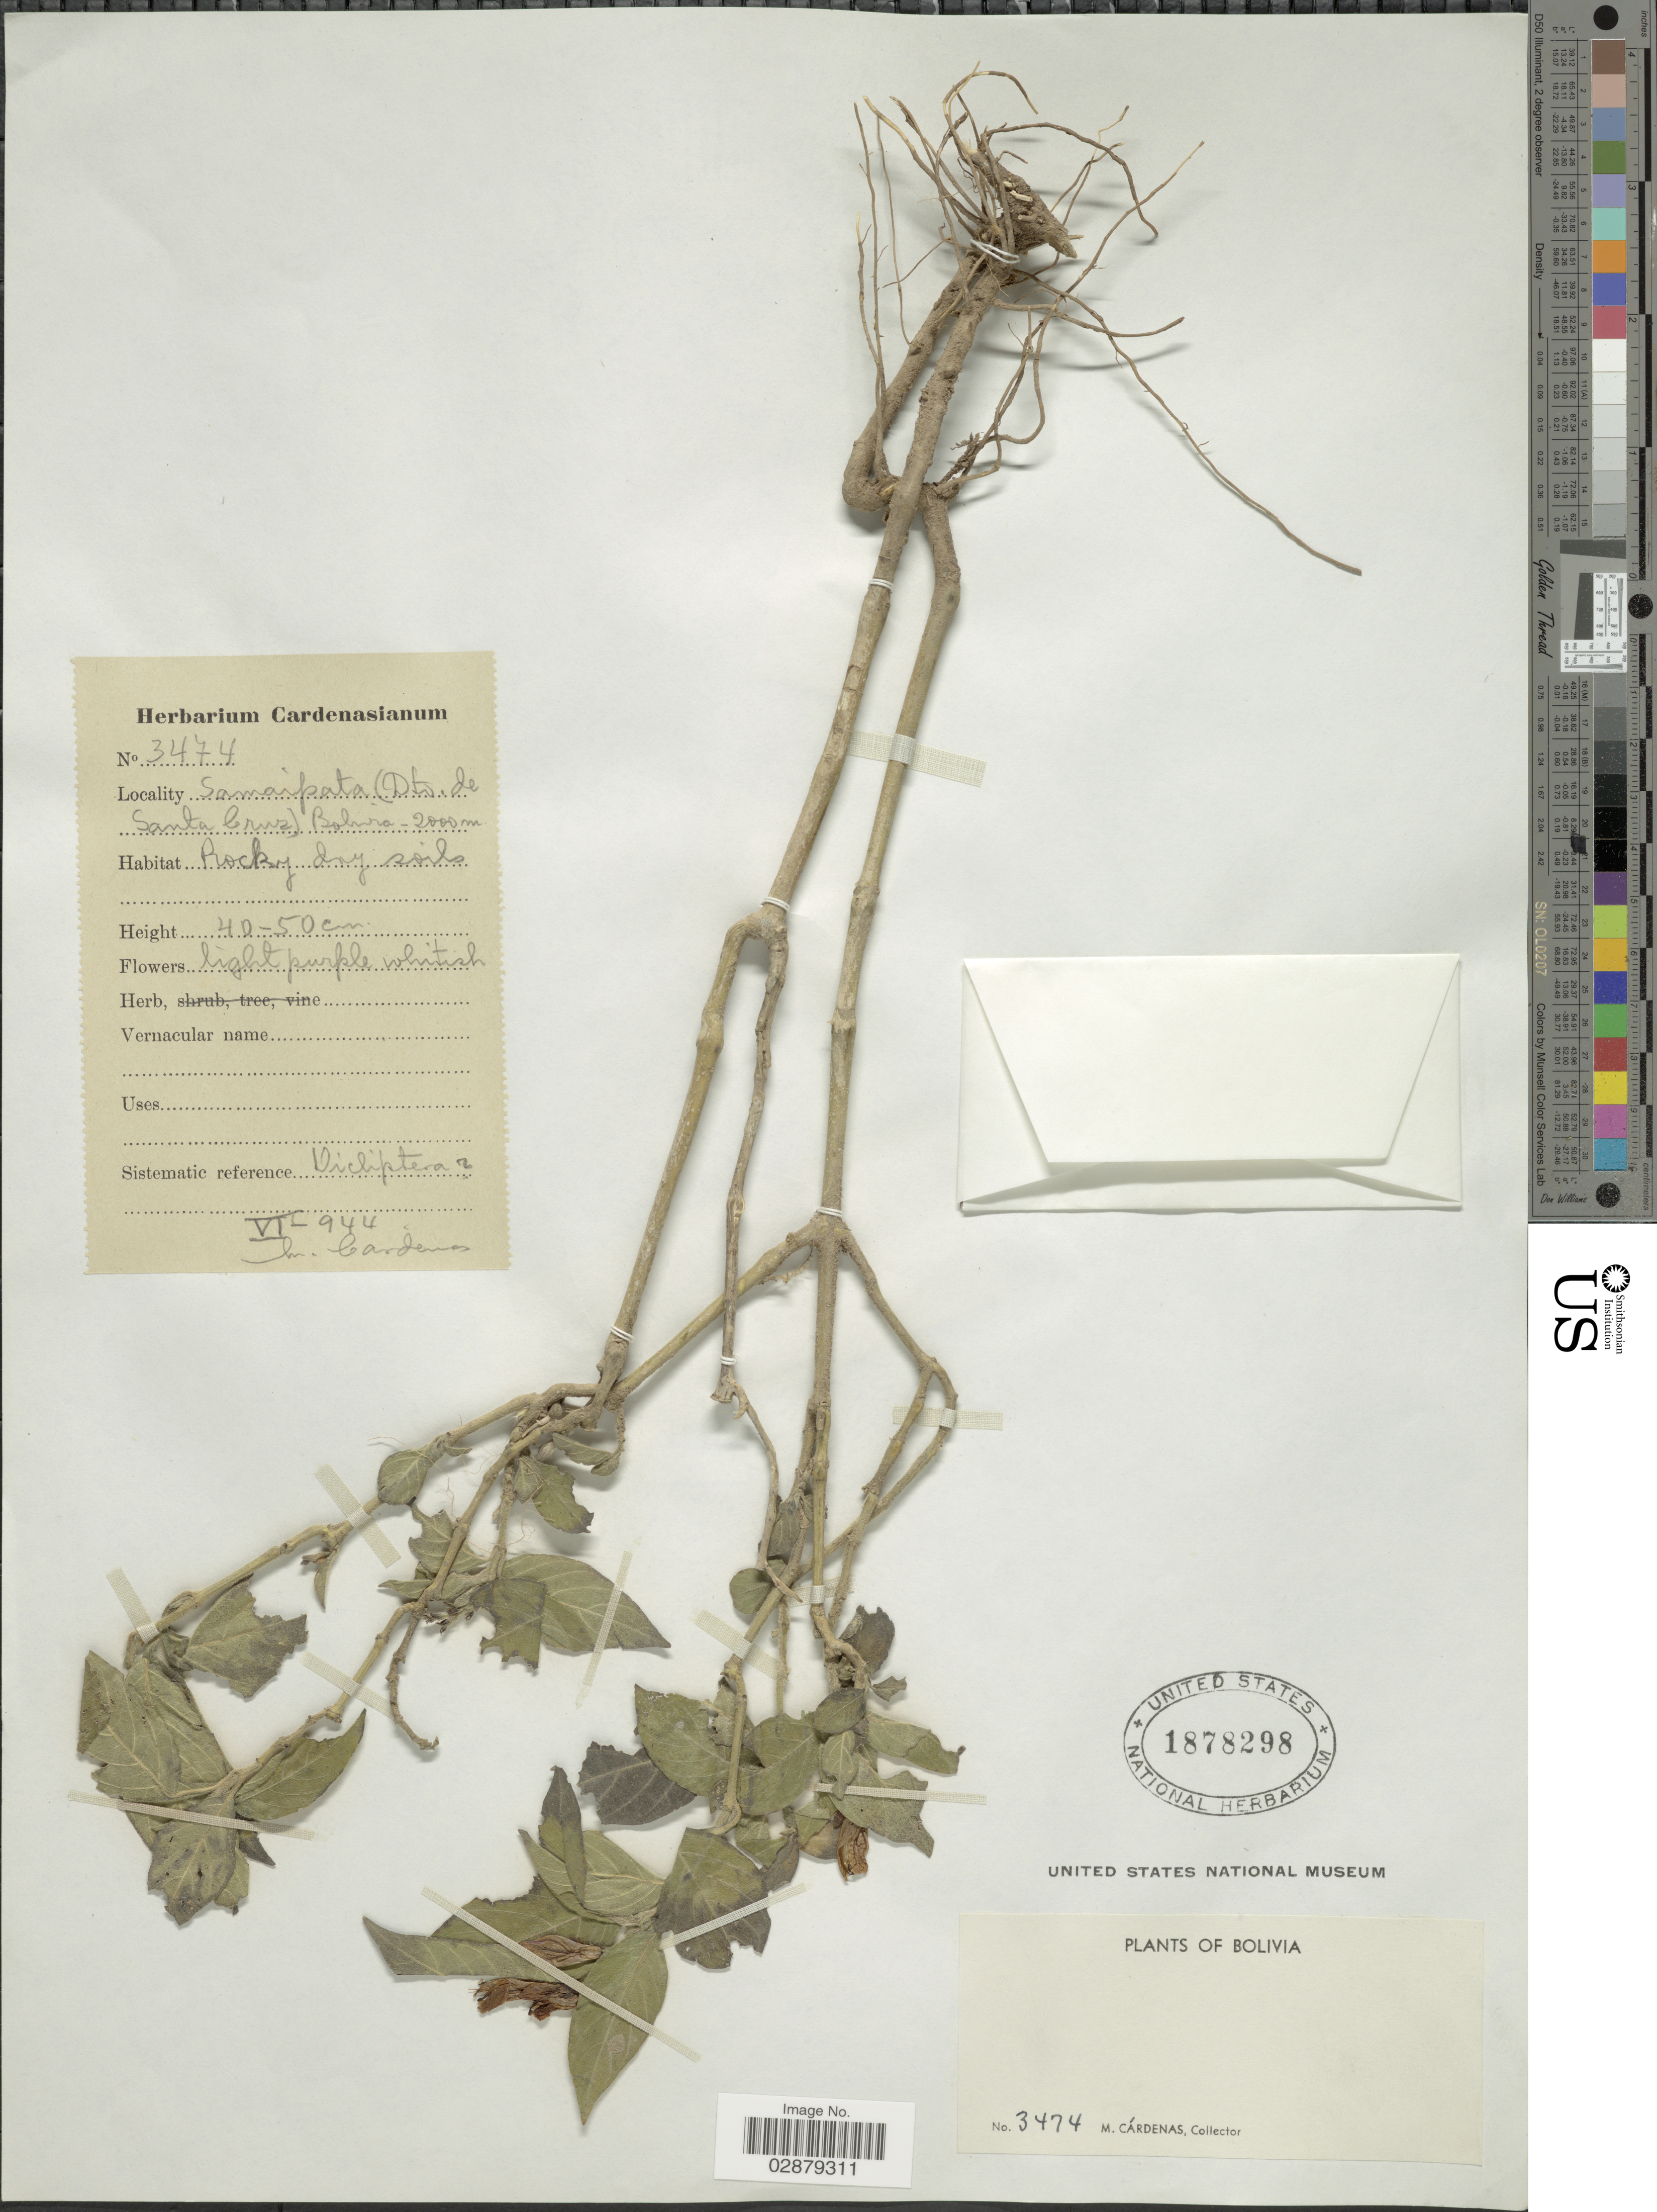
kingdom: Plantae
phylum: Tracheophyta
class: Magnoliopsida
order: Lamiales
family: Acanthaceae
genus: Justicia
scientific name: Justicia kuntzei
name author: Lindau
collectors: M. Cárdenas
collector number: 3474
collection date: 1944-06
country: Bolivia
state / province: Santa Cruz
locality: Samaipata (Dto. de Santa Cruz).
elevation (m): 2000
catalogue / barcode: US 1878298